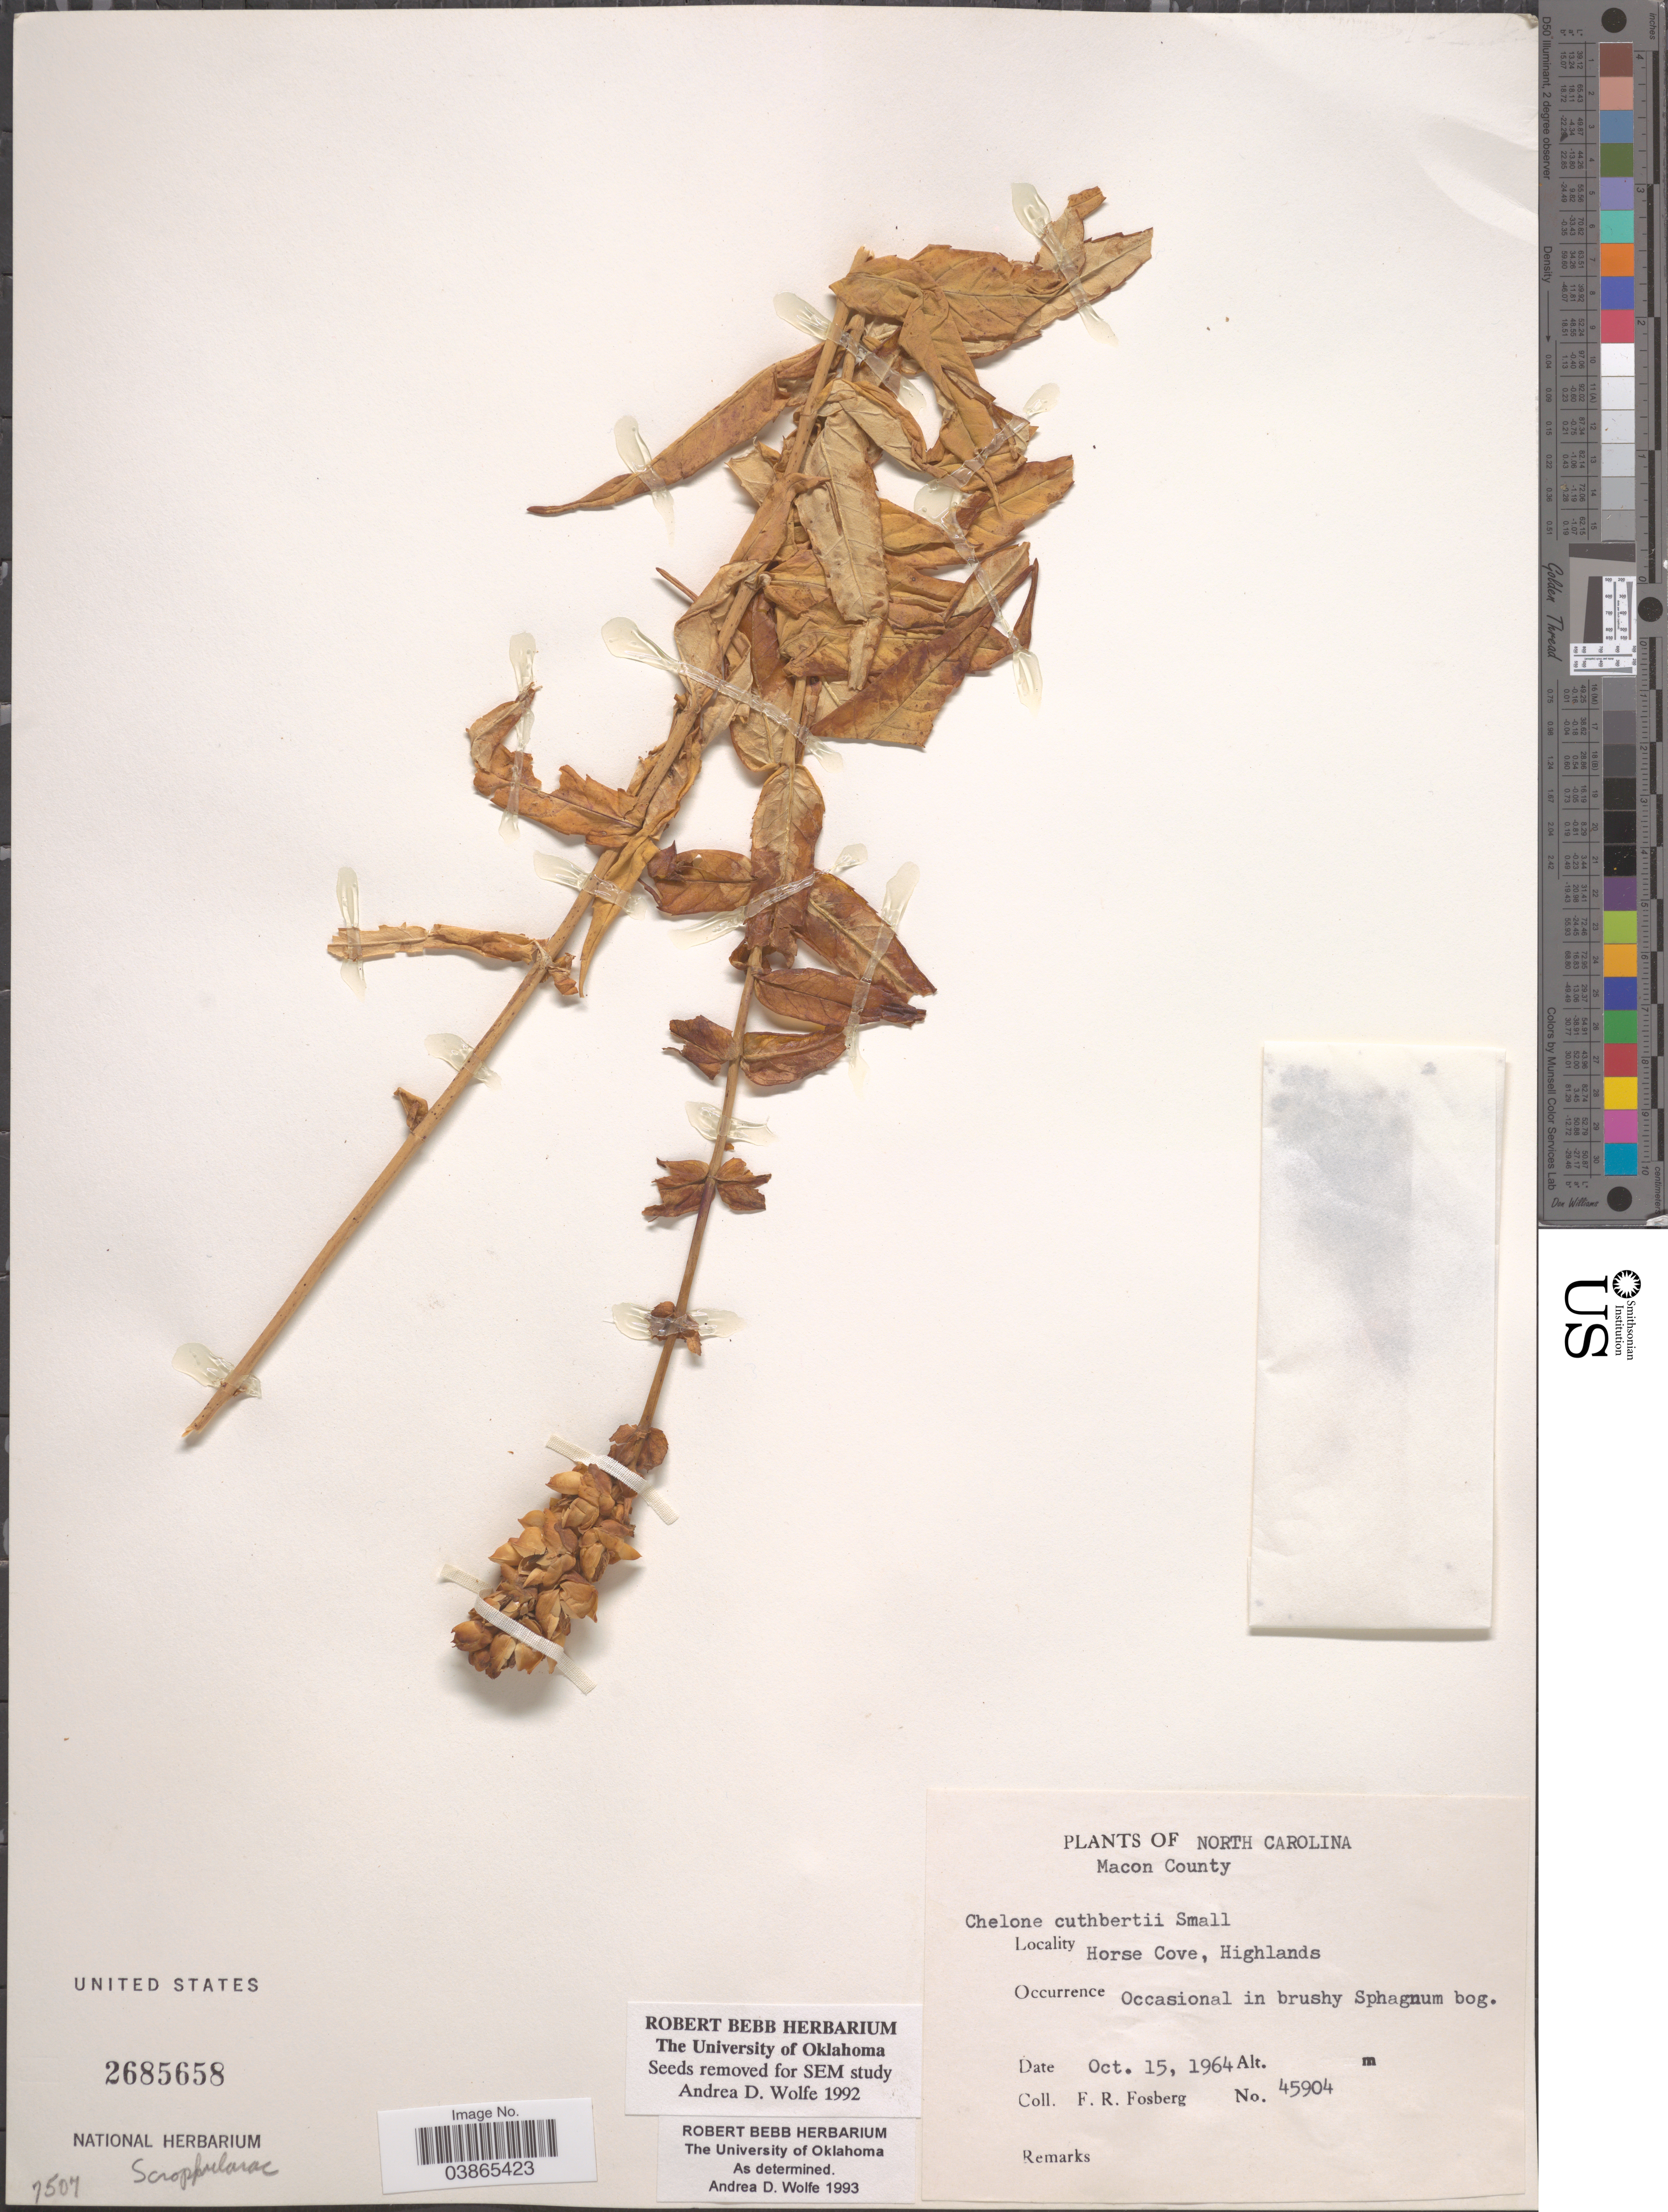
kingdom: Plantae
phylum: Tracheophyta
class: Magnoliopsida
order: Lamiales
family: Plantaginaceae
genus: Chelone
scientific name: Chelone cuthbertii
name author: Small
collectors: F. R. Fosberg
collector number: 45904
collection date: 1964-10-15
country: United States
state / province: North Carolina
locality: Macon County. Horse Cove, Highlands.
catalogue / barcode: US 2685658